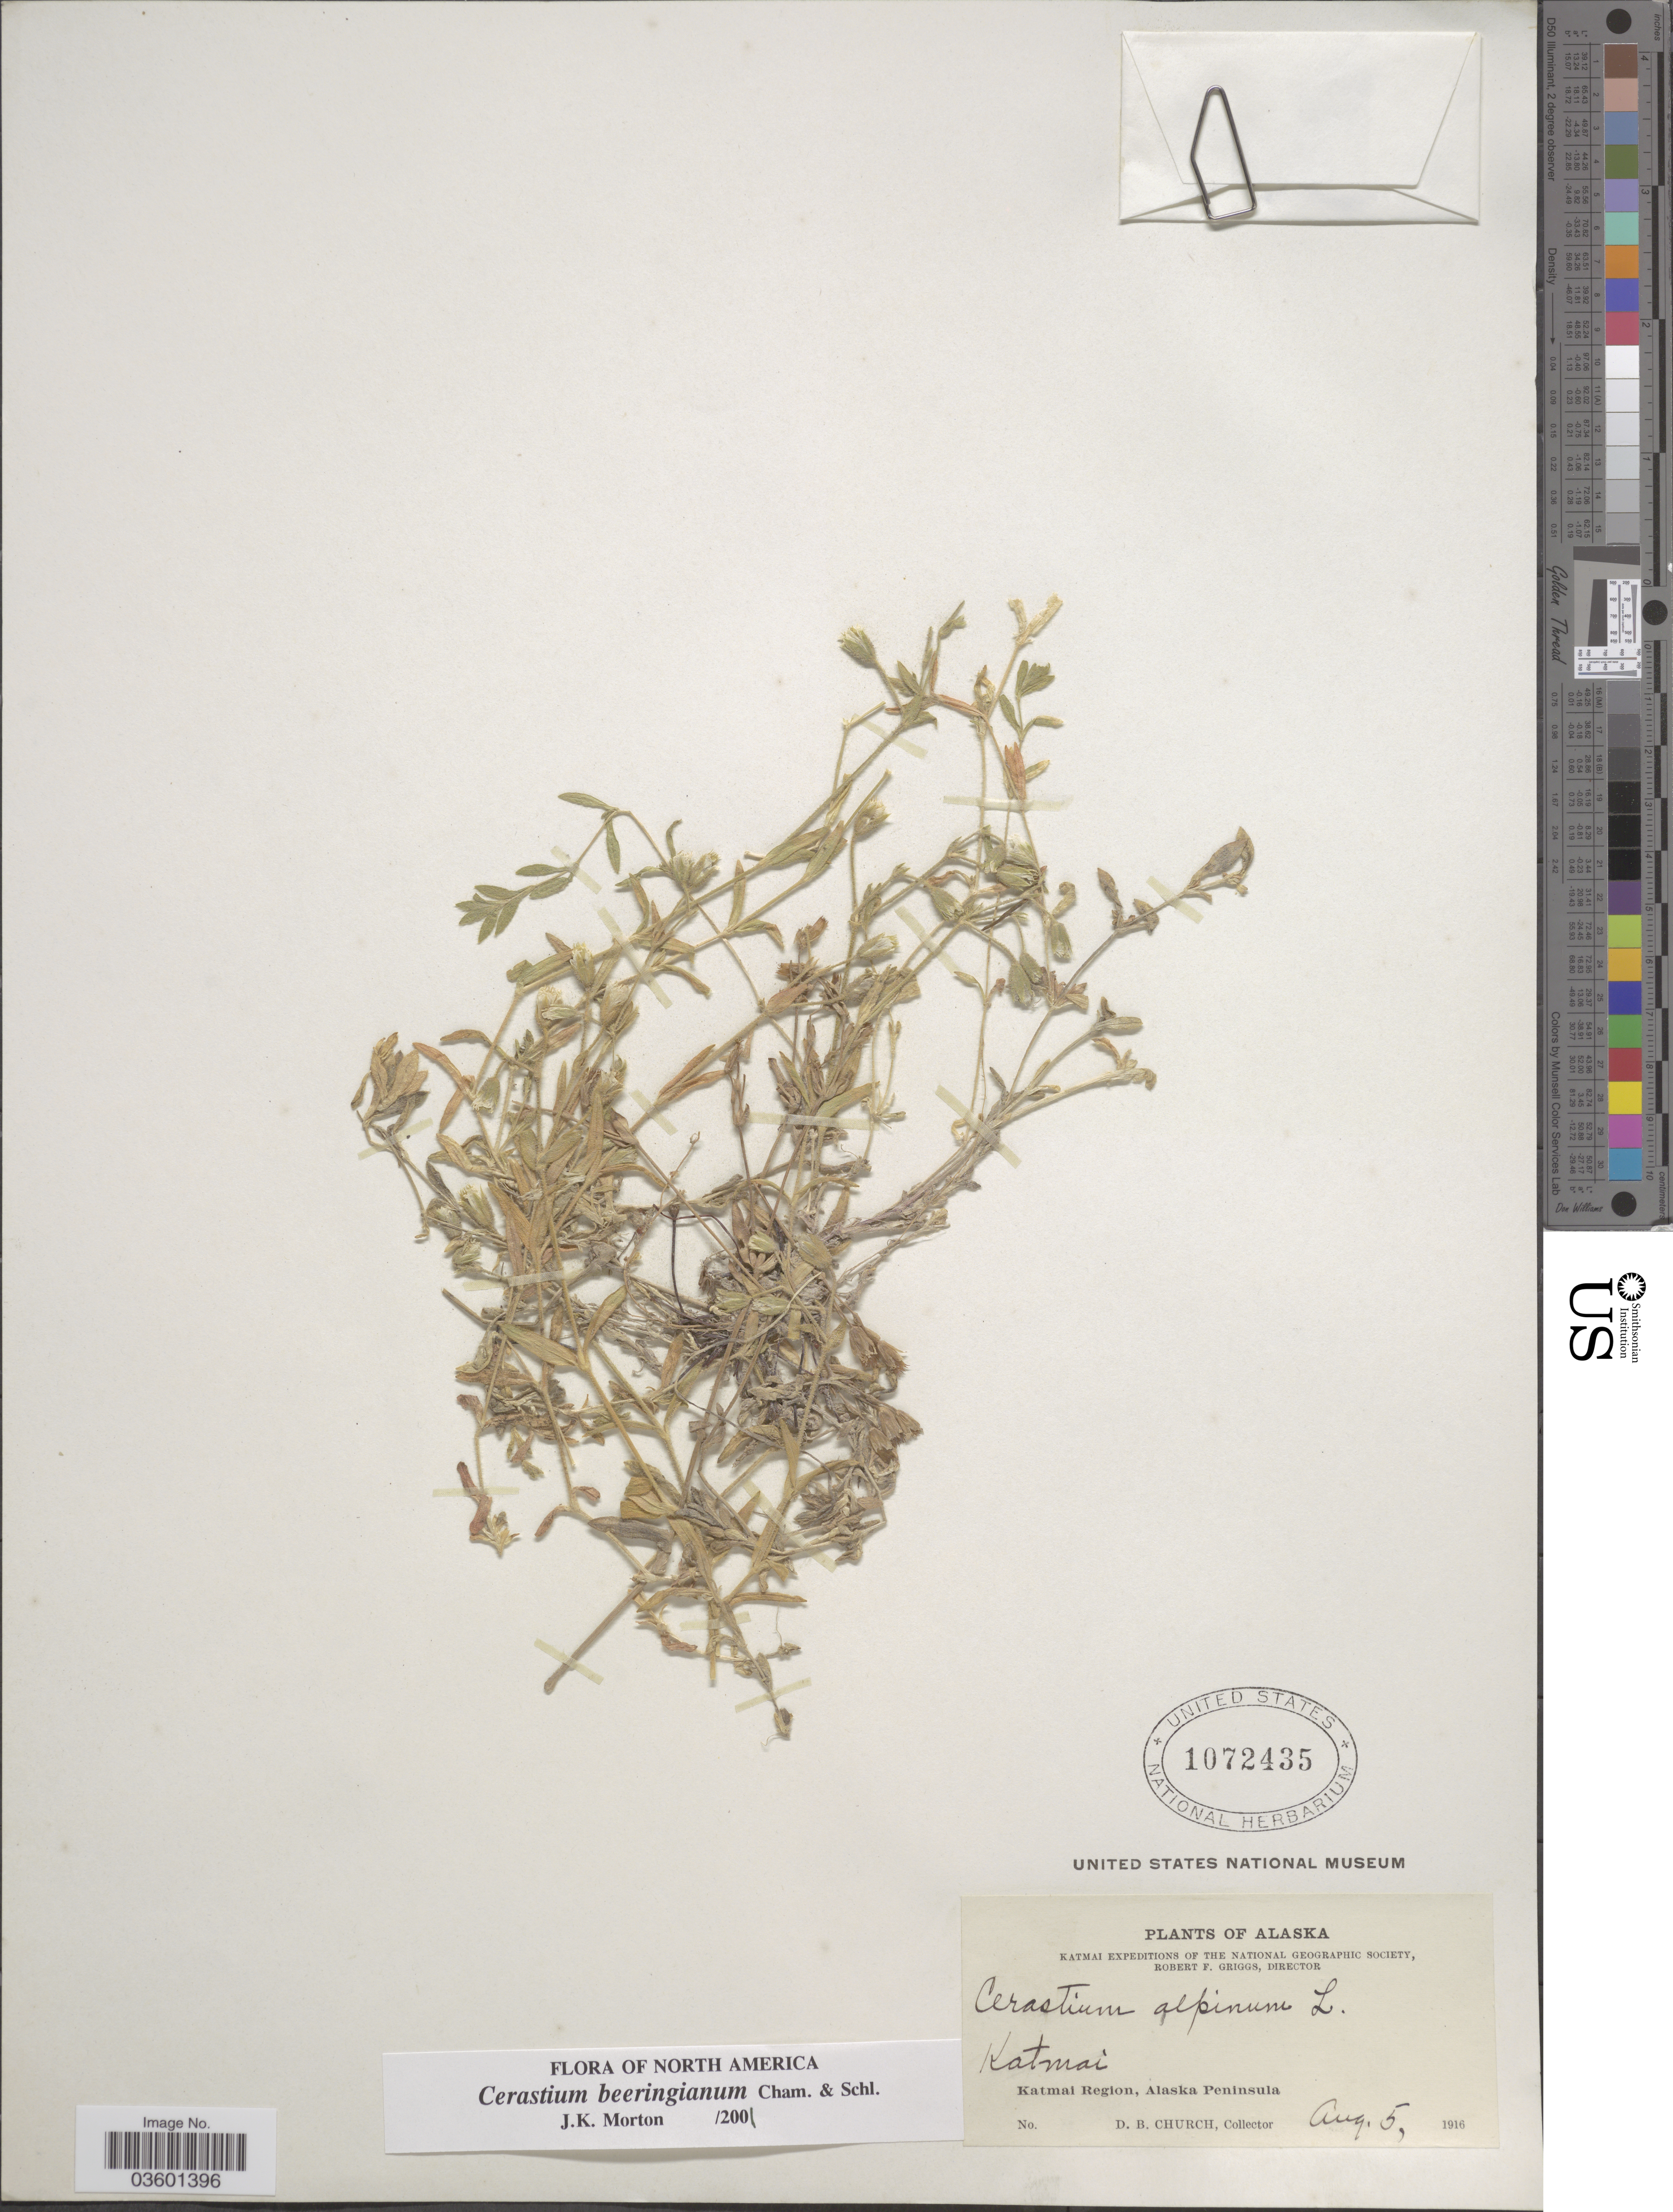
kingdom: Plantae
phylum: Tracheophyta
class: Magnoliopsida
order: Caryophyllales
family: Caryophyllaceae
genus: Cerastium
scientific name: Cerastium beeringianum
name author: Cham. & Schltdl.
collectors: D. Church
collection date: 1916-08-05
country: United States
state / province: Alaska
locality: Katmai. Katmai Region, Alaska Peninsula.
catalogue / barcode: US 1072435